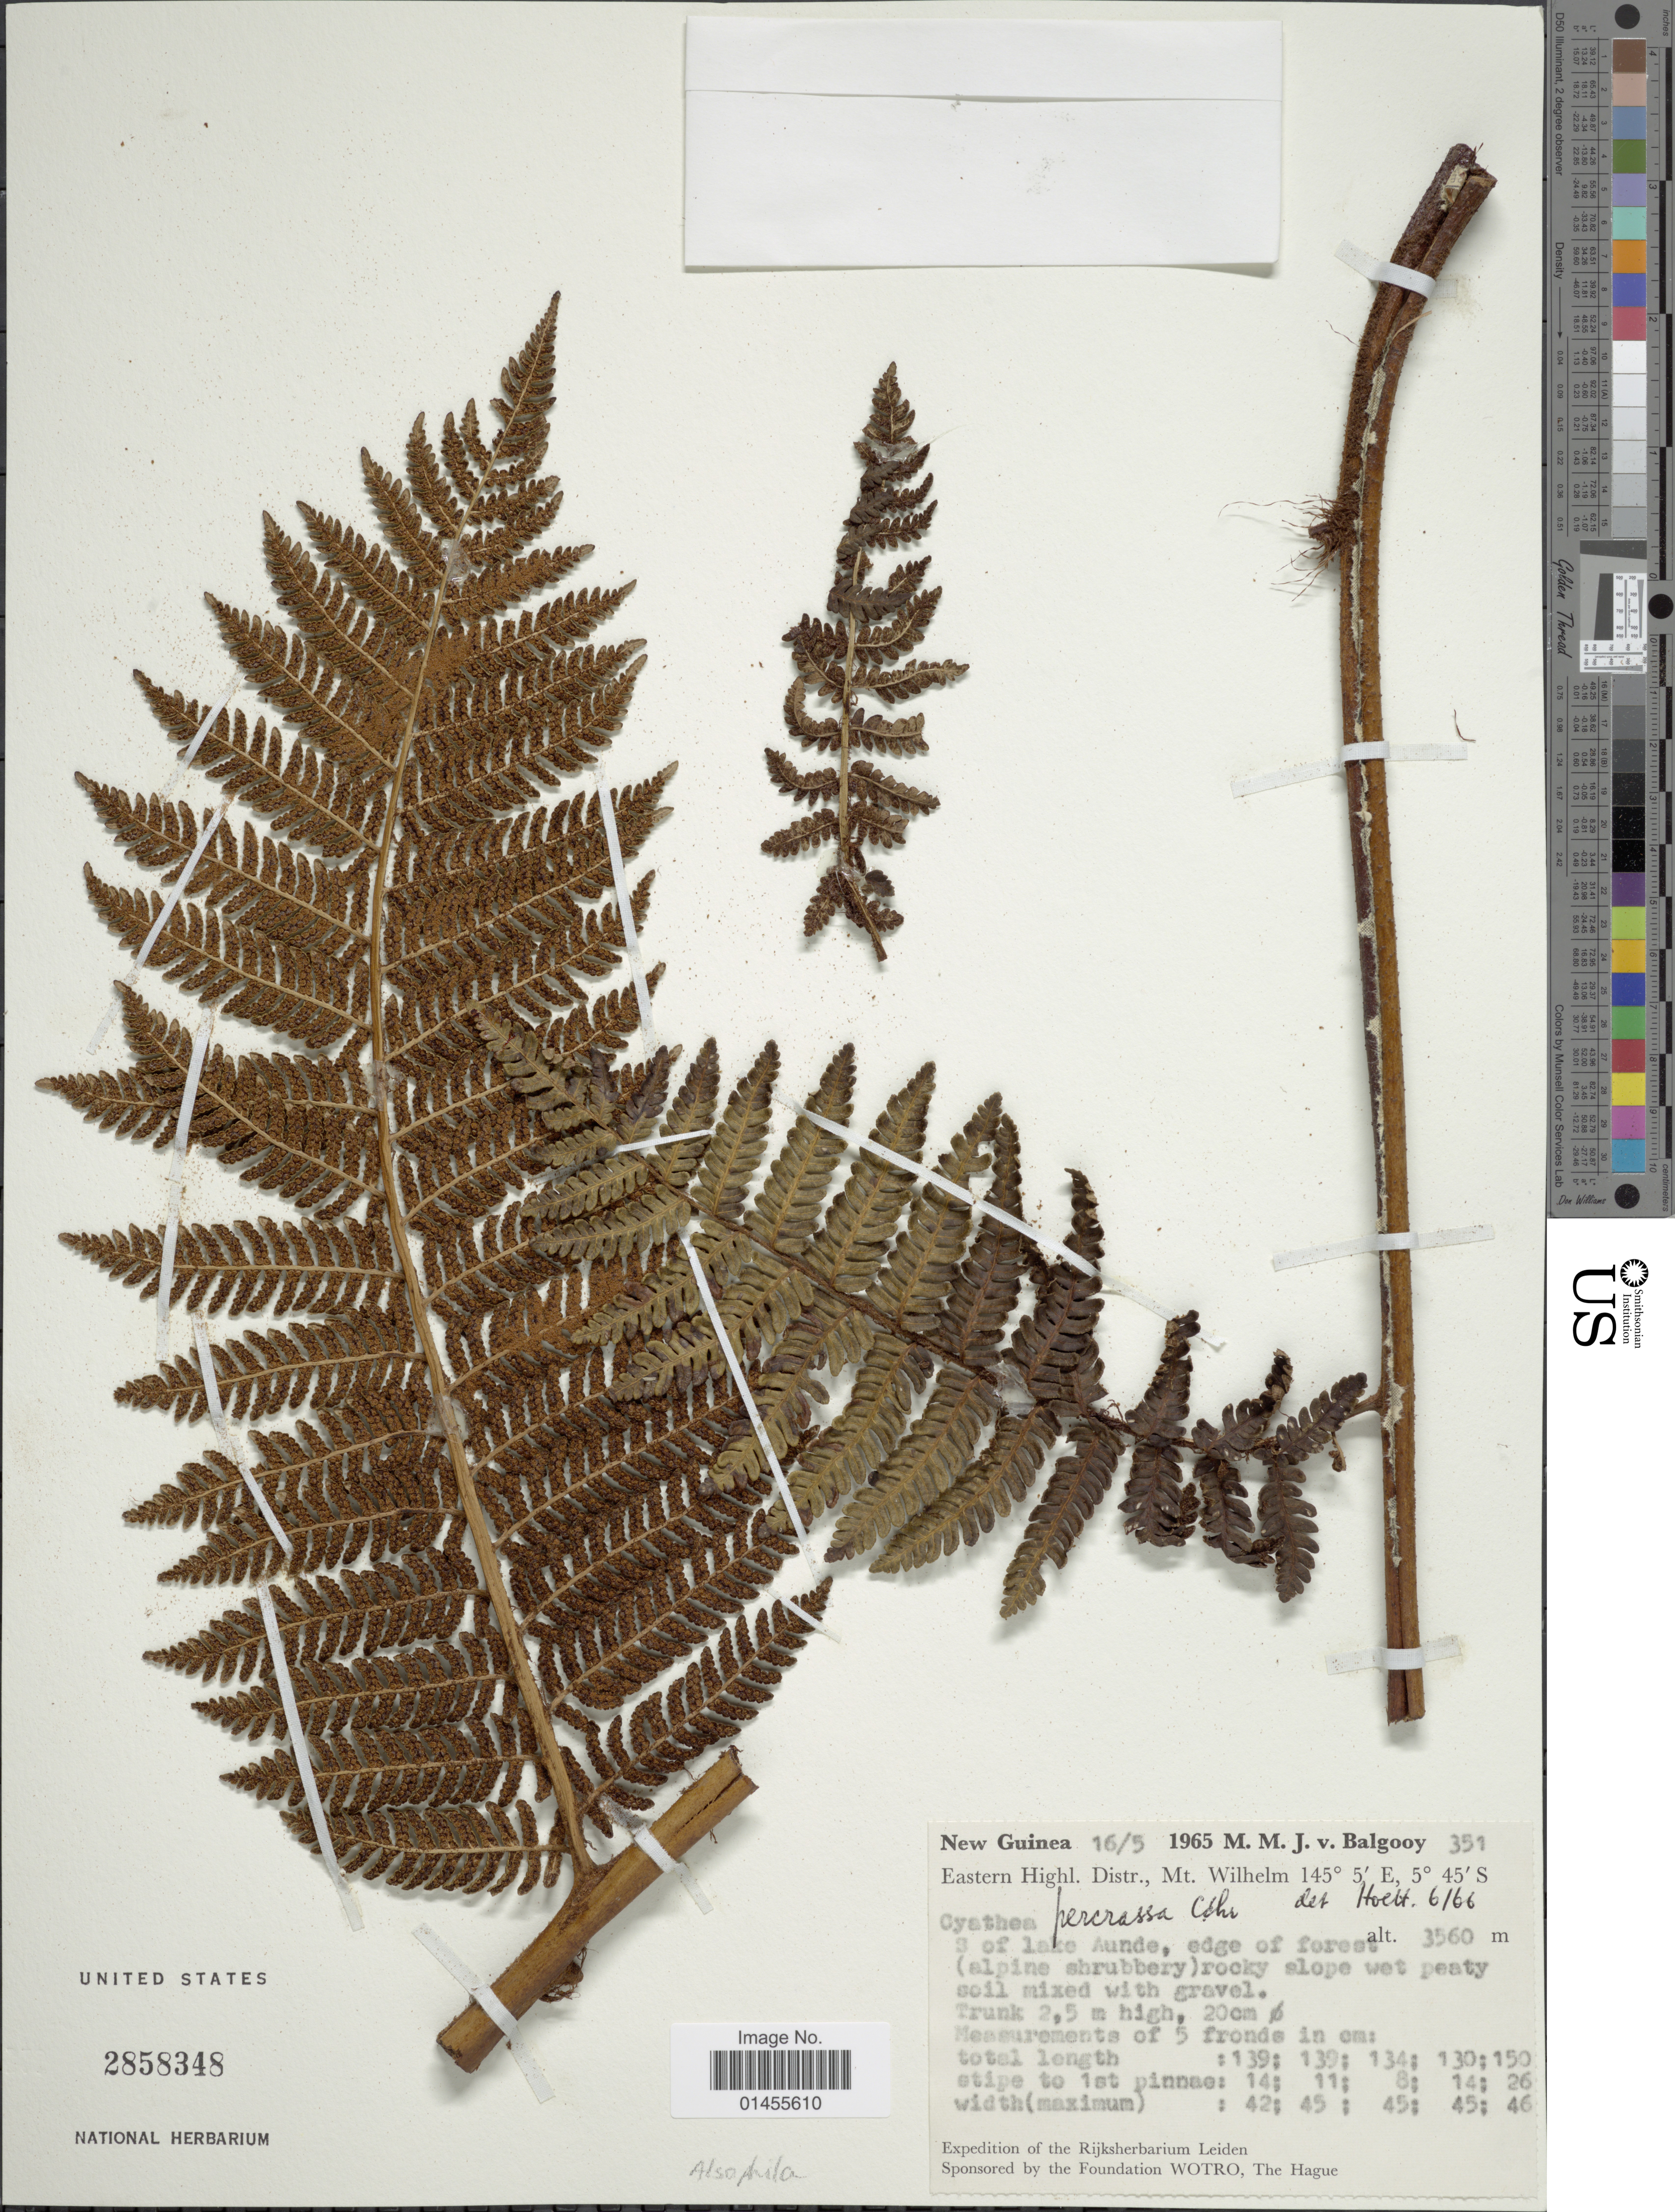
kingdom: Plantae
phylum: Tracheophyta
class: Polypodiopsida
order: Cyatheales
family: Cyatheaceae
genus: Alsophila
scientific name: Alsophila percrassa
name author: (C. Chr.) R.M. Tryon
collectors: M. M. van Balgooy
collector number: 351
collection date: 1965-05-16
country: Papua New Guinea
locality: New Guinea. Eastern Highl. Distr., Mt. Wilhelm. S of Lake Aunde, edge of forest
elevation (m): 3560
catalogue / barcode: US 2858348